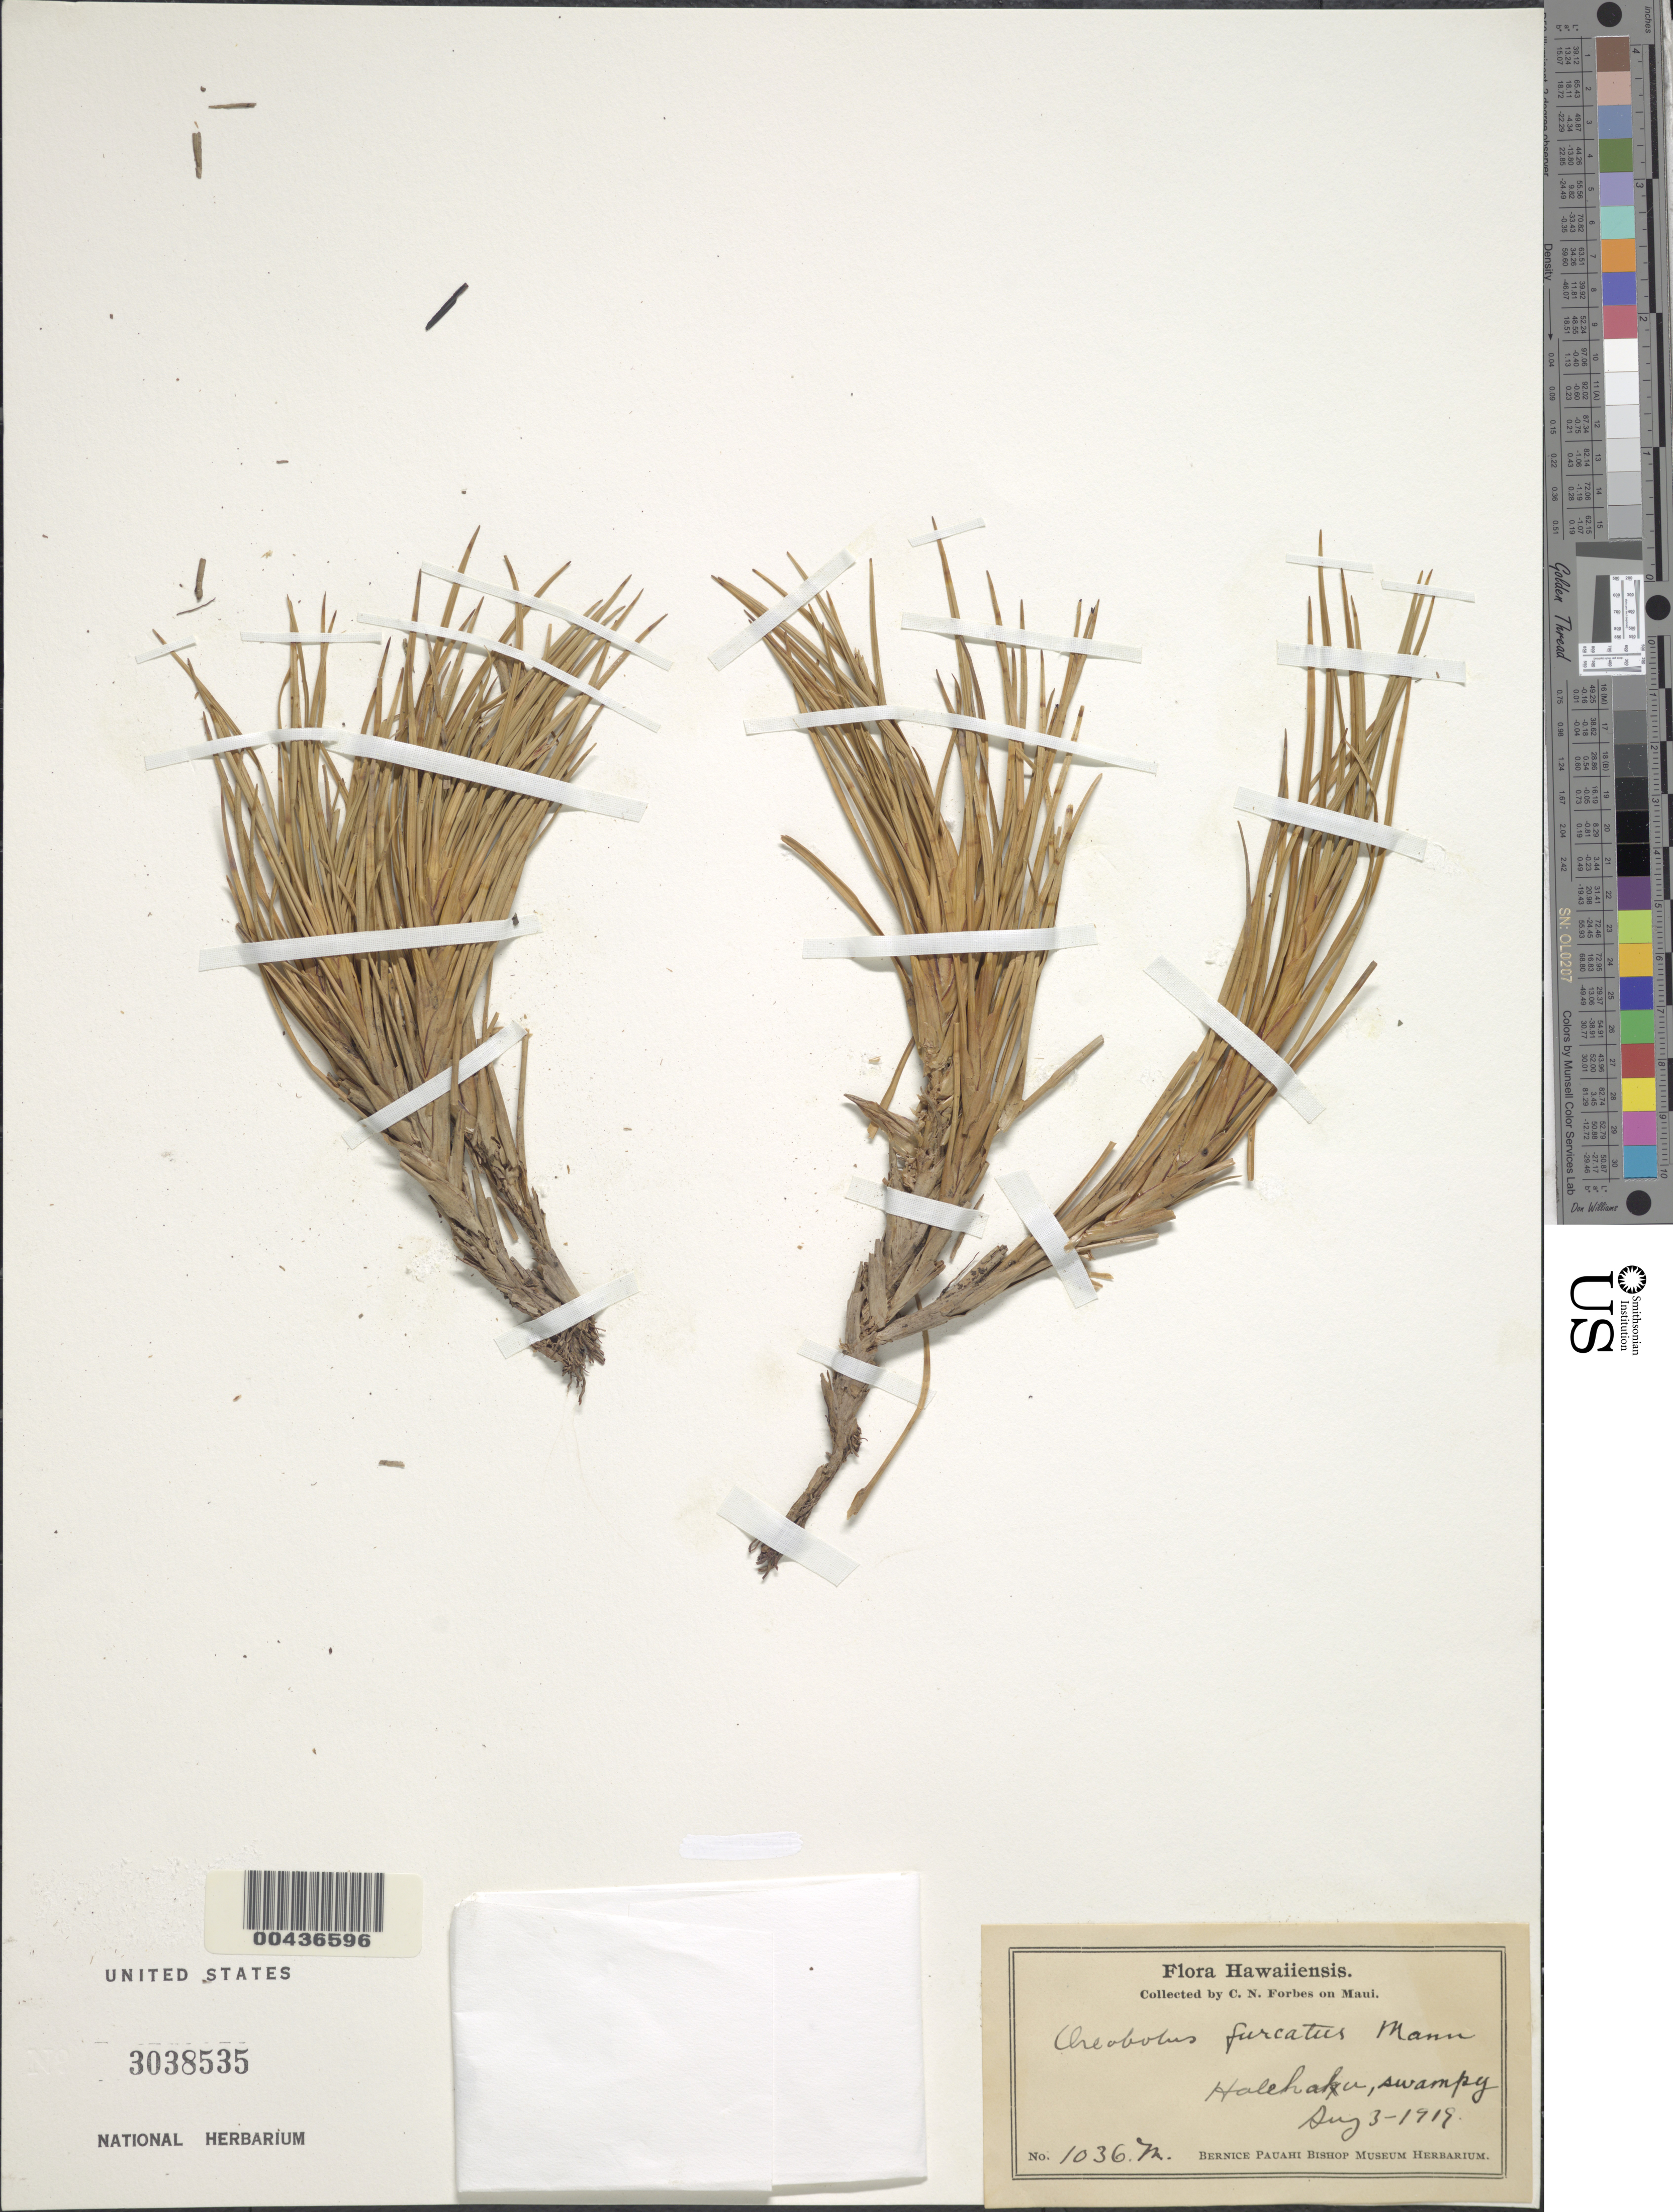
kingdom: Plantae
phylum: Tracheophyta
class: Liliopsida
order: Poales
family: Cyperaceae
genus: Oreobolus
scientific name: Oreobolus furcatus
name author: H. Mann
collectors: C. N. Forbes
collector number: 1036.M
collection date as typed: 3 Aug 1919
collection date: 1919-08-03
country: United States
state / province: Hawaii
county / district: Maui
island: Maui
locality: Halehaku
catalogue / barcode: US 3038535